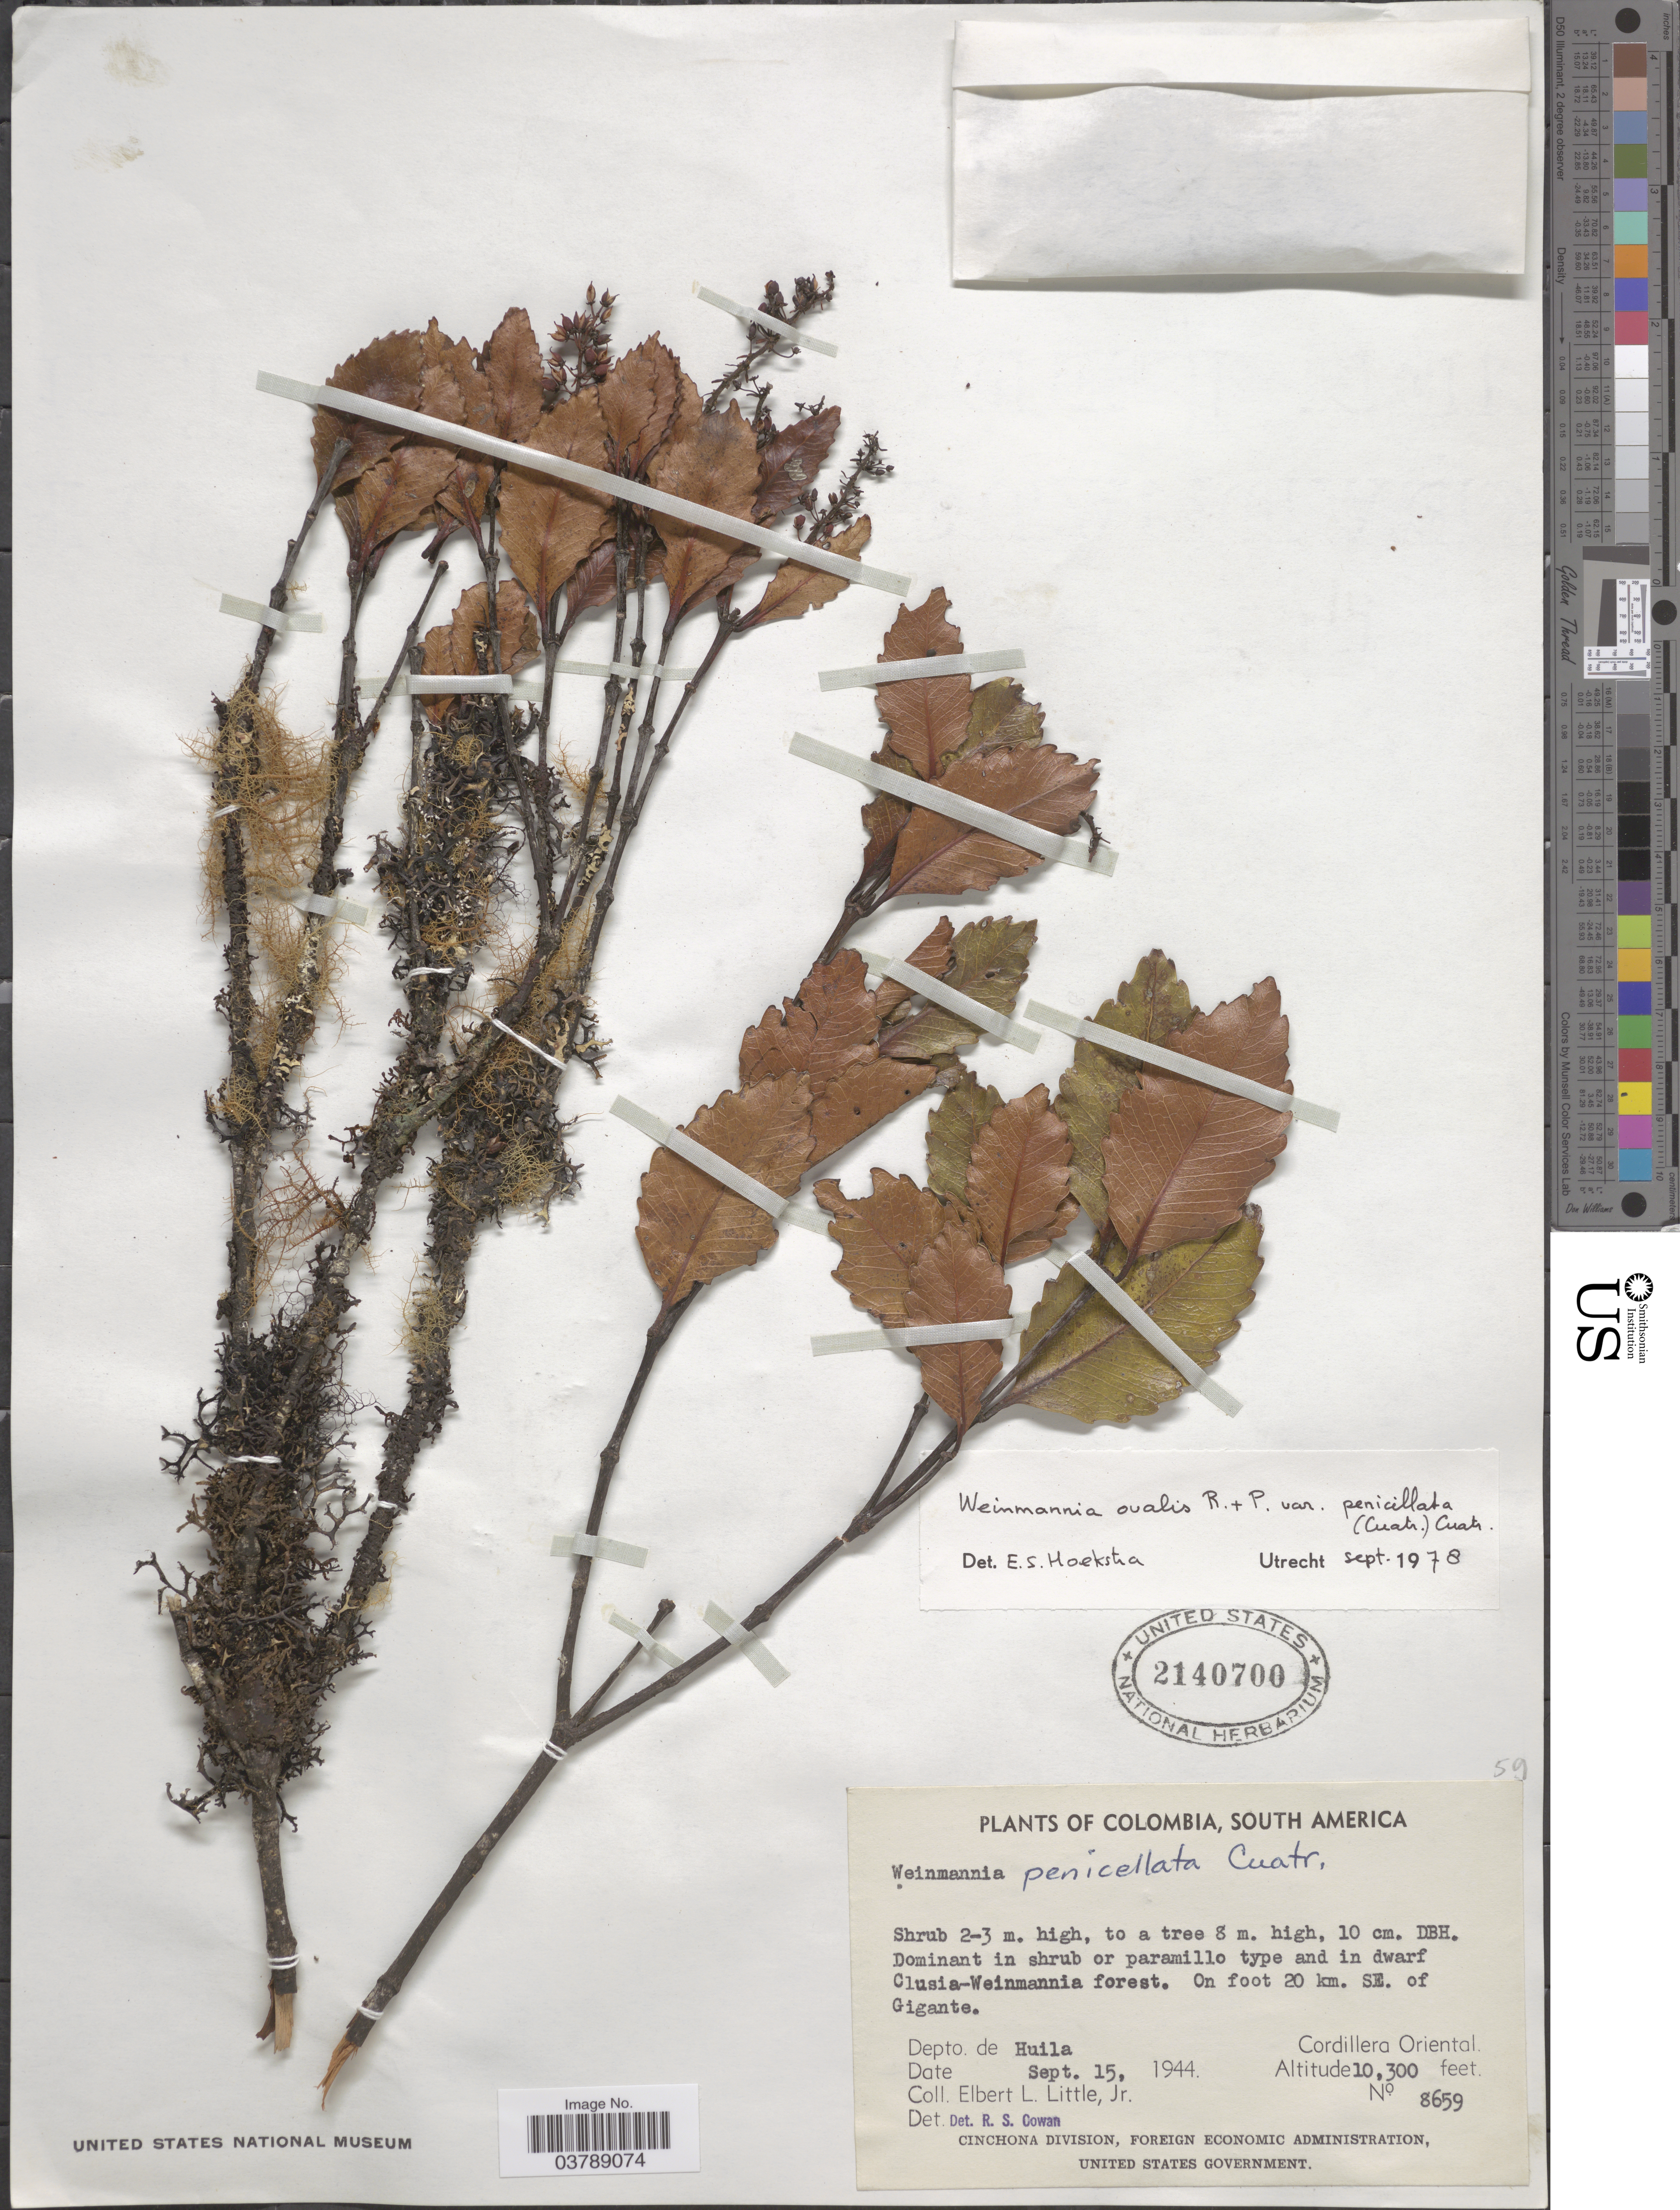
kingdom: Plantae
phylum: Tracheophyta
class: Magnoliopsida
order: Oxalidales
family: Cunoniaceae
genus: Weinmannia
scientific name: Weinmannia elliptica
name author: Kunth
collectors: E. L. Little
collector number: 8659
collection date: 1944-09-15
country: Colombia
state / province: Huila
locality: On foot 20 km. SE. of Gigante. Depto. de Huila. Cordillera Oriental.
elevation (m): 3139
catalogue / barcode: US 2140700